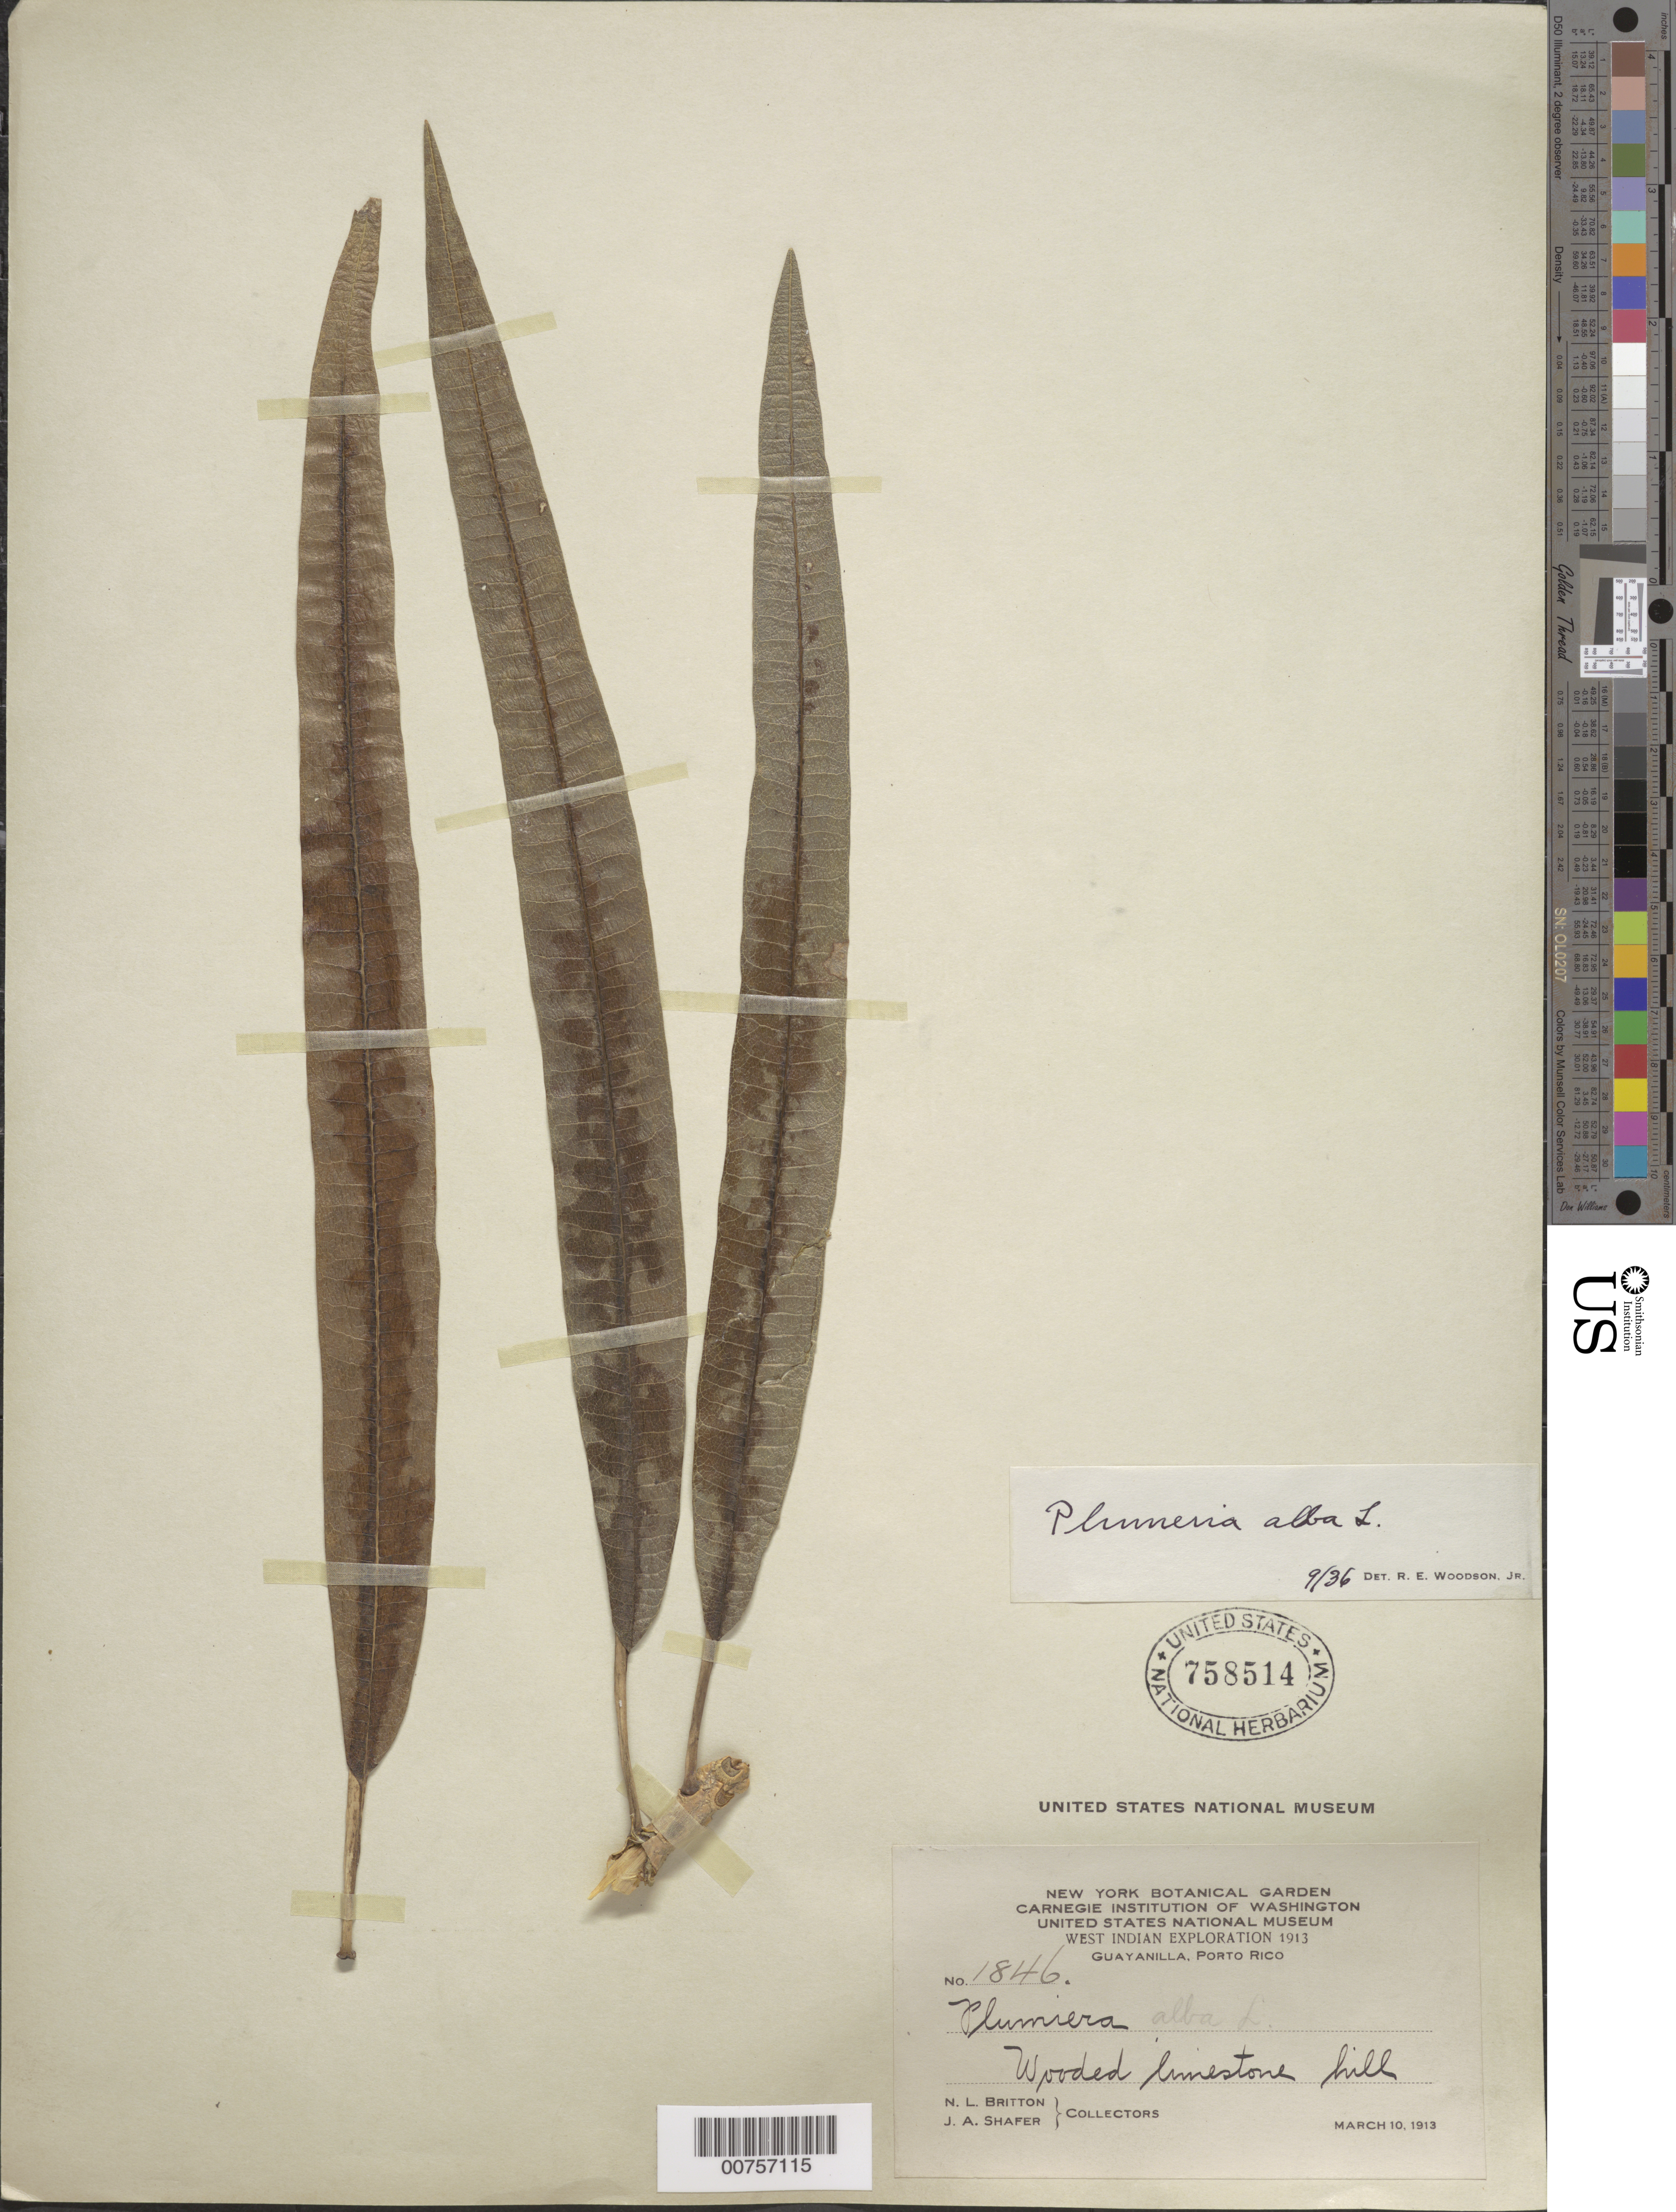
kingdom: Plantae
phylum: Tracheophyta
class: Magnoliopsida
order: Gentianales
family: Apocynaceae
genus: Plumeria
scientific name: Plumeria alba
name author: L.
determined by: Woodson, R. E., Jr.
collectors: N. Britton & J. A. Shafer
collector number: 1846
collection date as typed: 10 Mar 1913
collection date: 1913-03-10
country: Puerto Rico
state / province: Guayanilla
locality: Guayanilla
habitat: Wooded limestone hill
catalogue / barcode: US 758514